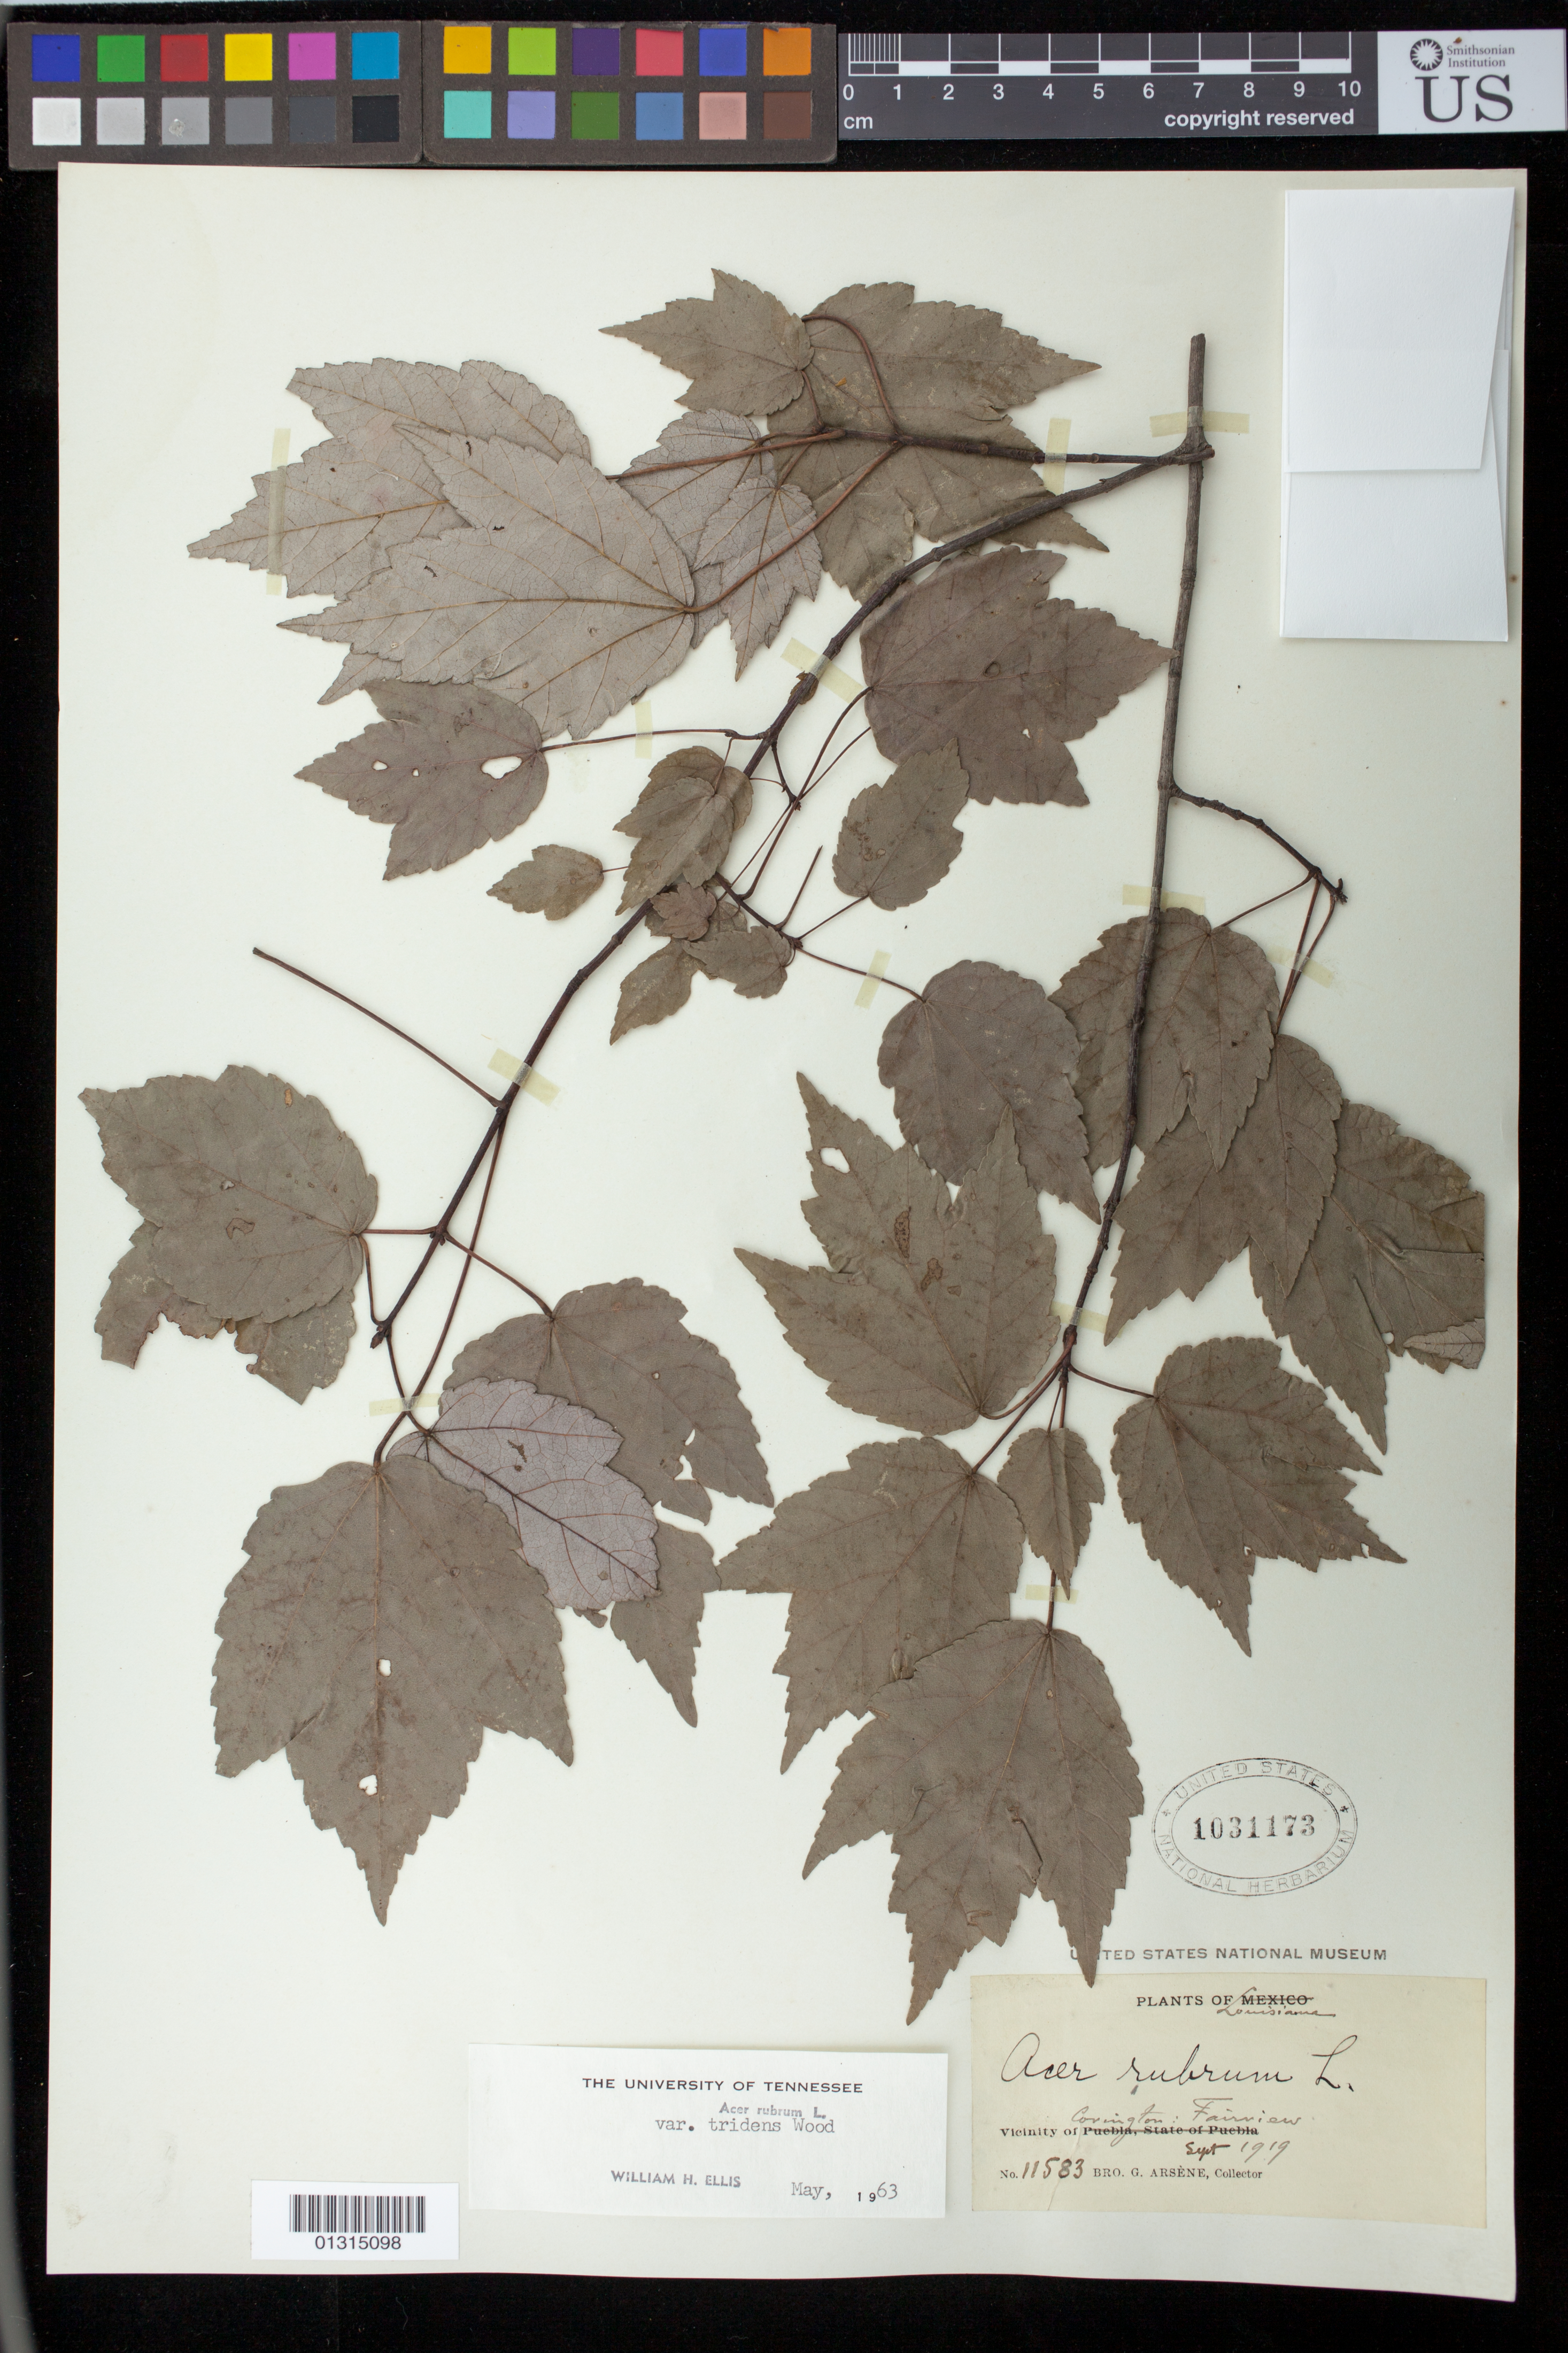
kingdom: Plantae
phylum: Tracheophyta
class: Magnoliopsida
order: Sapindales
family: Sapindaceae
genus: Acer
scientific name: Acer rubrum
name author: L.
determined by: Ellis, W. H.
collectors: Bro. G. Arsène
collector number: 11583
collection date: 1919-09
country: United States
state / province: Louisiana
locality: Covington: Fairview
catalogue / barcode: US 1031173